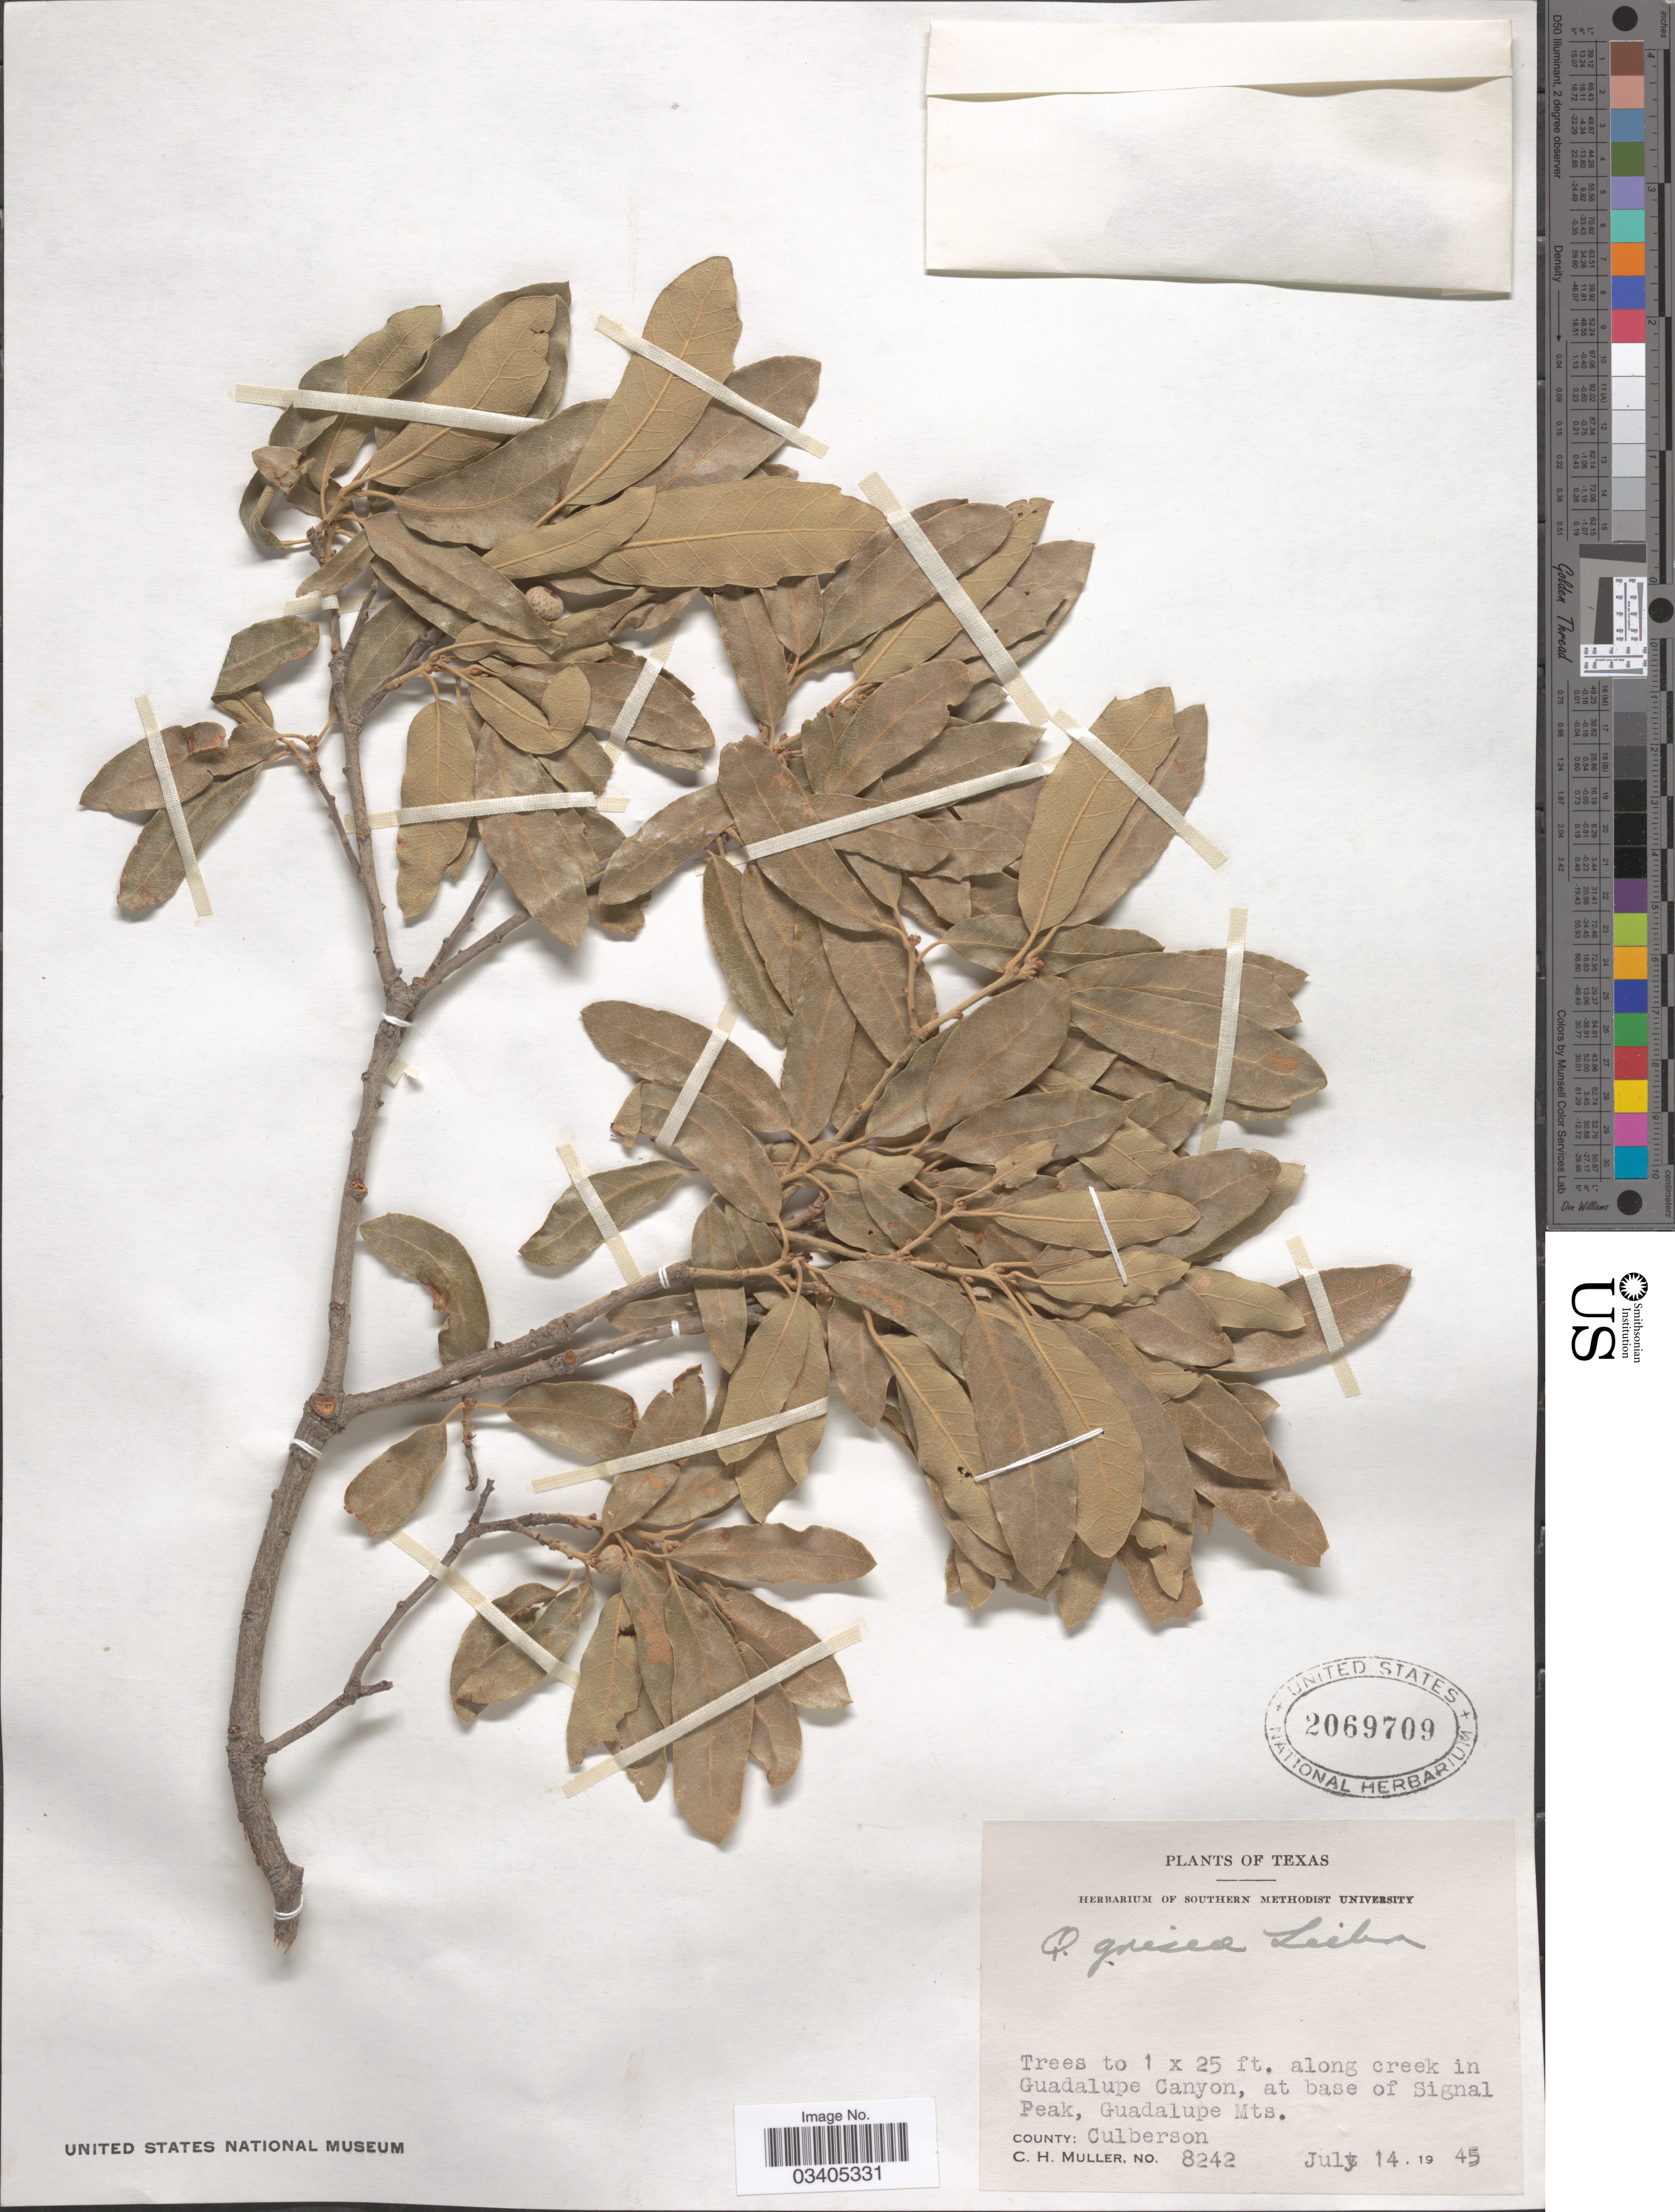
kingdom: Plantae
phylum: Tracheophyta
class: Magnoliopsida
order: Fagales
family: Fagaceae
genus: Quercus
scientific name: Quercus grisea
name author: Liebm.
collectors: C. H. Mueller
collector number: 8242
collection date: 1945-07-14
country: United States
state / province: Texas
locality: Along creek in Guadalupe Canyon, at base of Signal Peak, Guadalupe Mts. County: Culberson.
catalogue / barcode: US 2069709